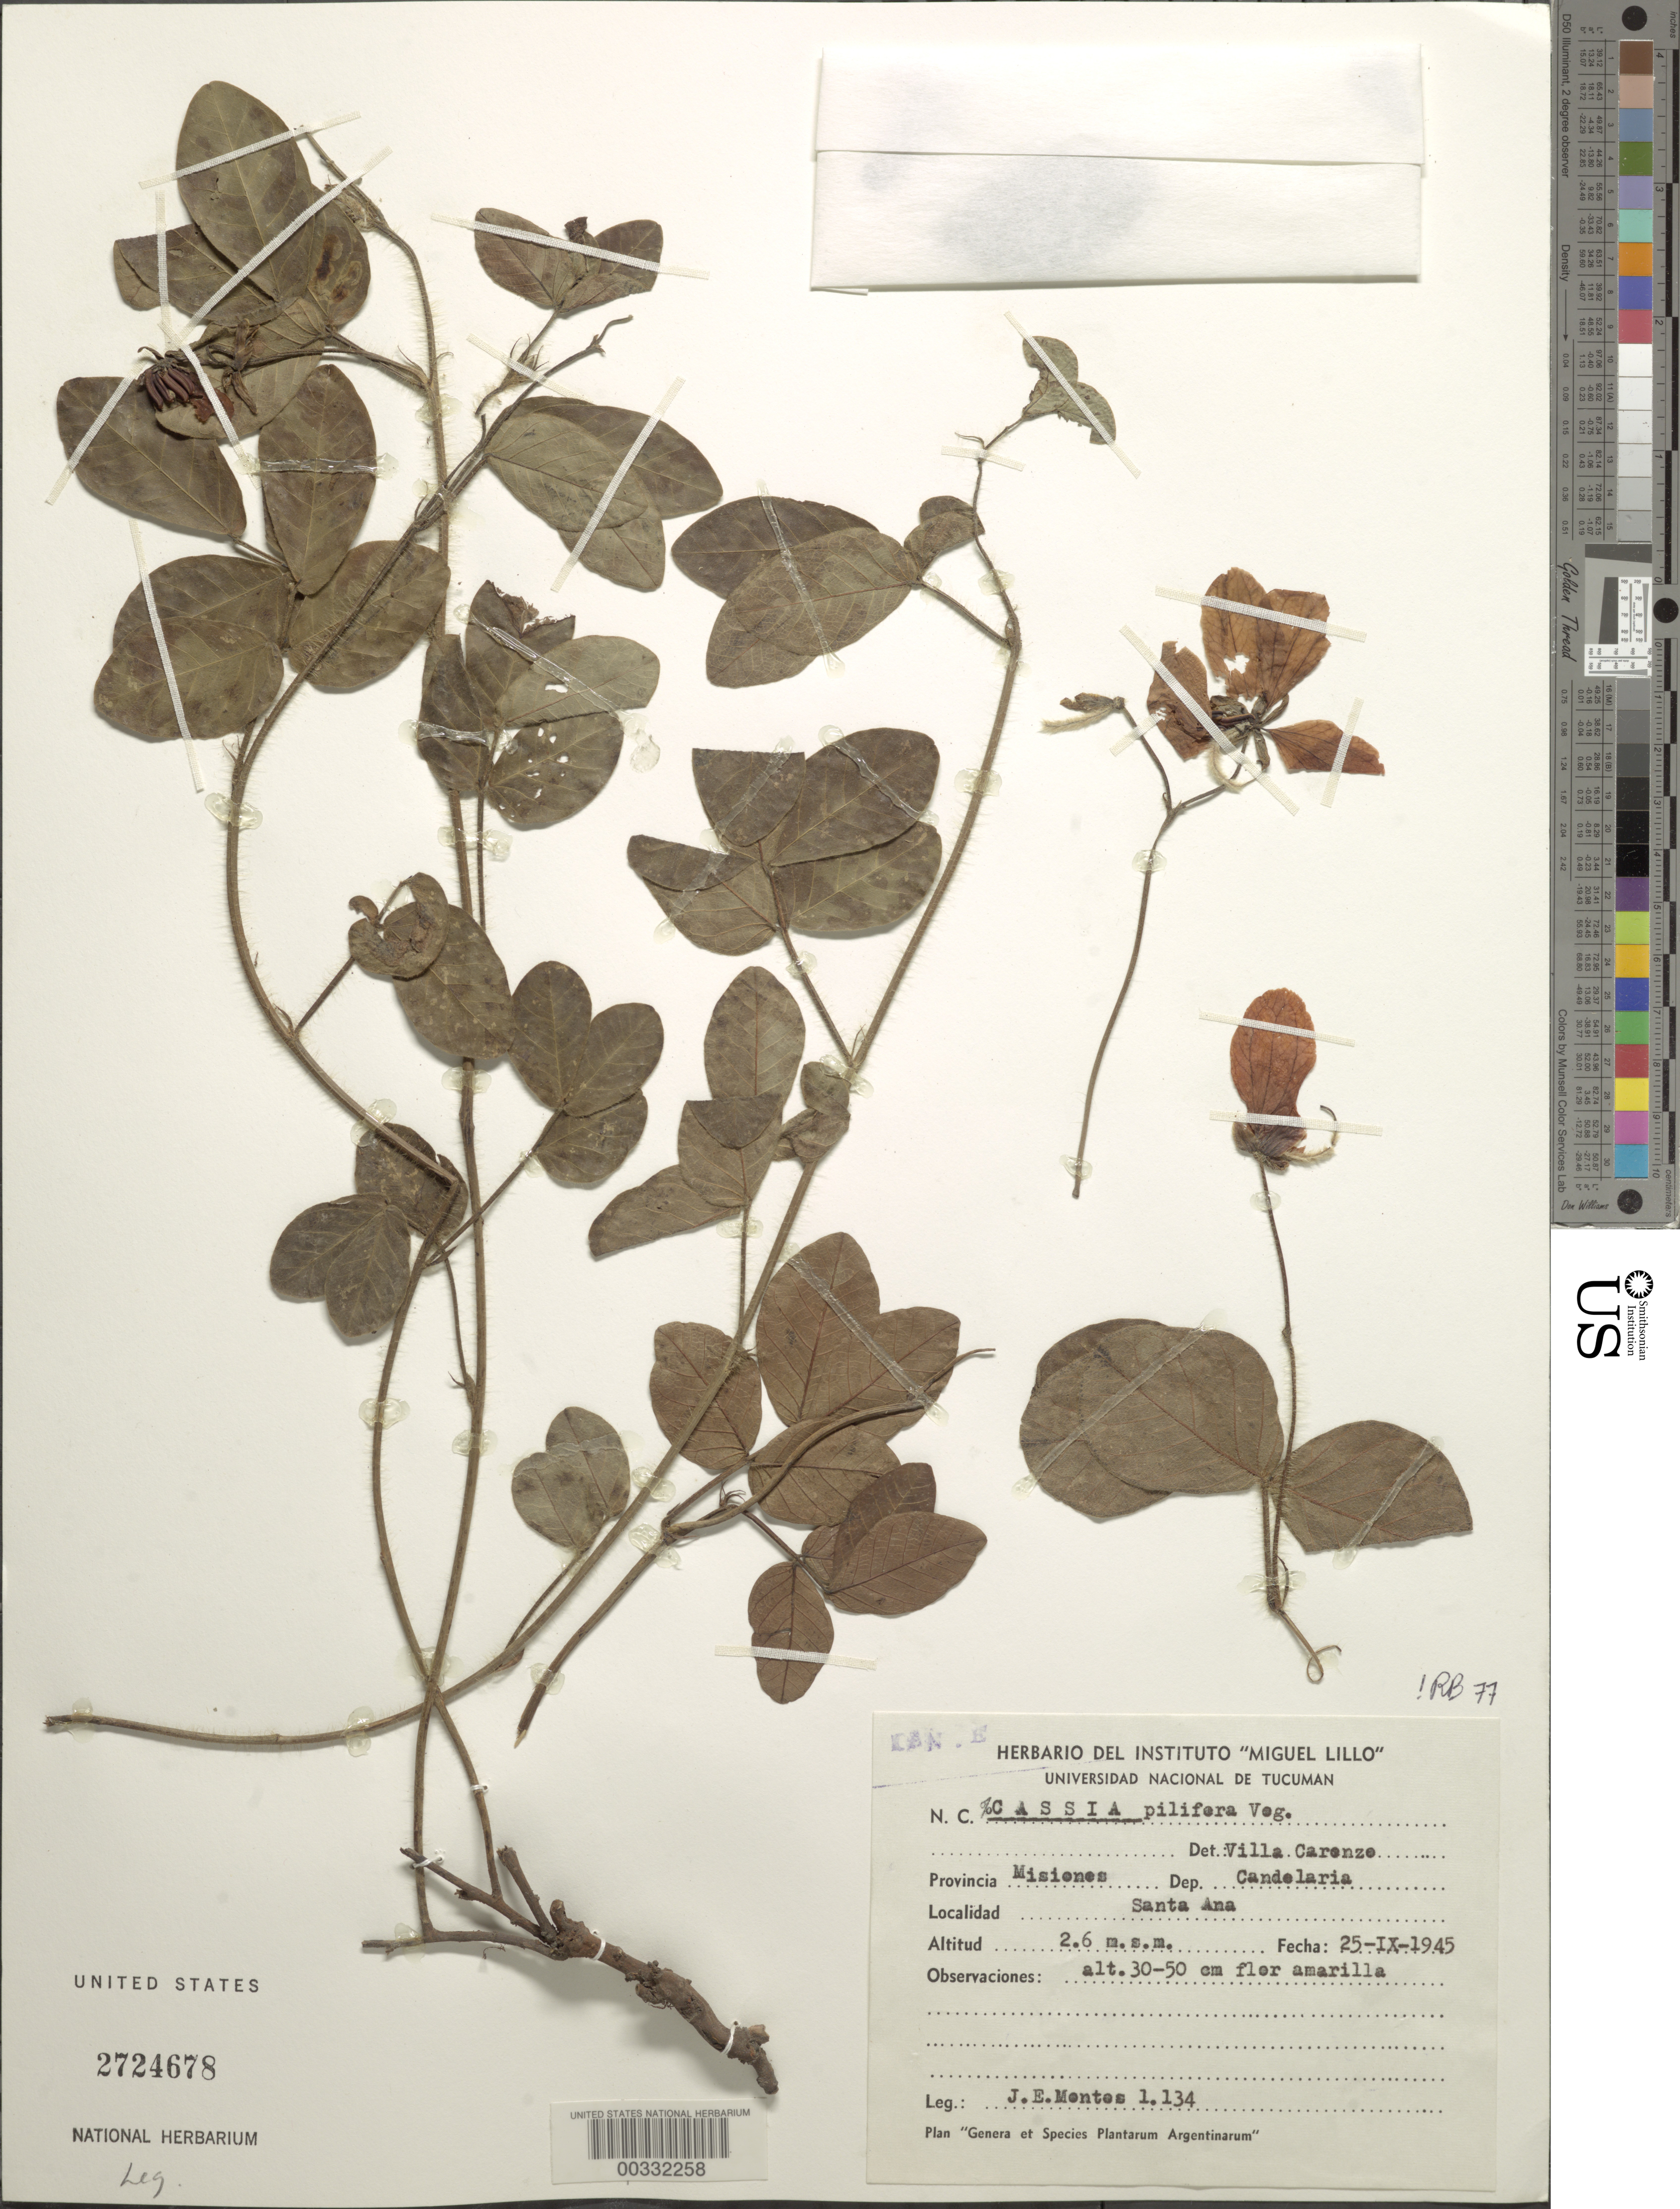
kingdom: Plantae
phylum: Tracheophyta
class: Magnoliopsida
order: Fabales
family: Fabaceae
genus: Senna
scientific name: Senna pilifera var. pilifera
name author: (Vogel) H.S. Irwin & Barneby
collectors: J. E. Montes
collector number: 1134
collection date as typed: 25 Sep 1945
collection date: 1945-09-25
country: Argentina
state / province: Misiones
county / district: Candelaria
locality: Santa Ana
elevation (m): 3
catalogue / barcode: US 2724678